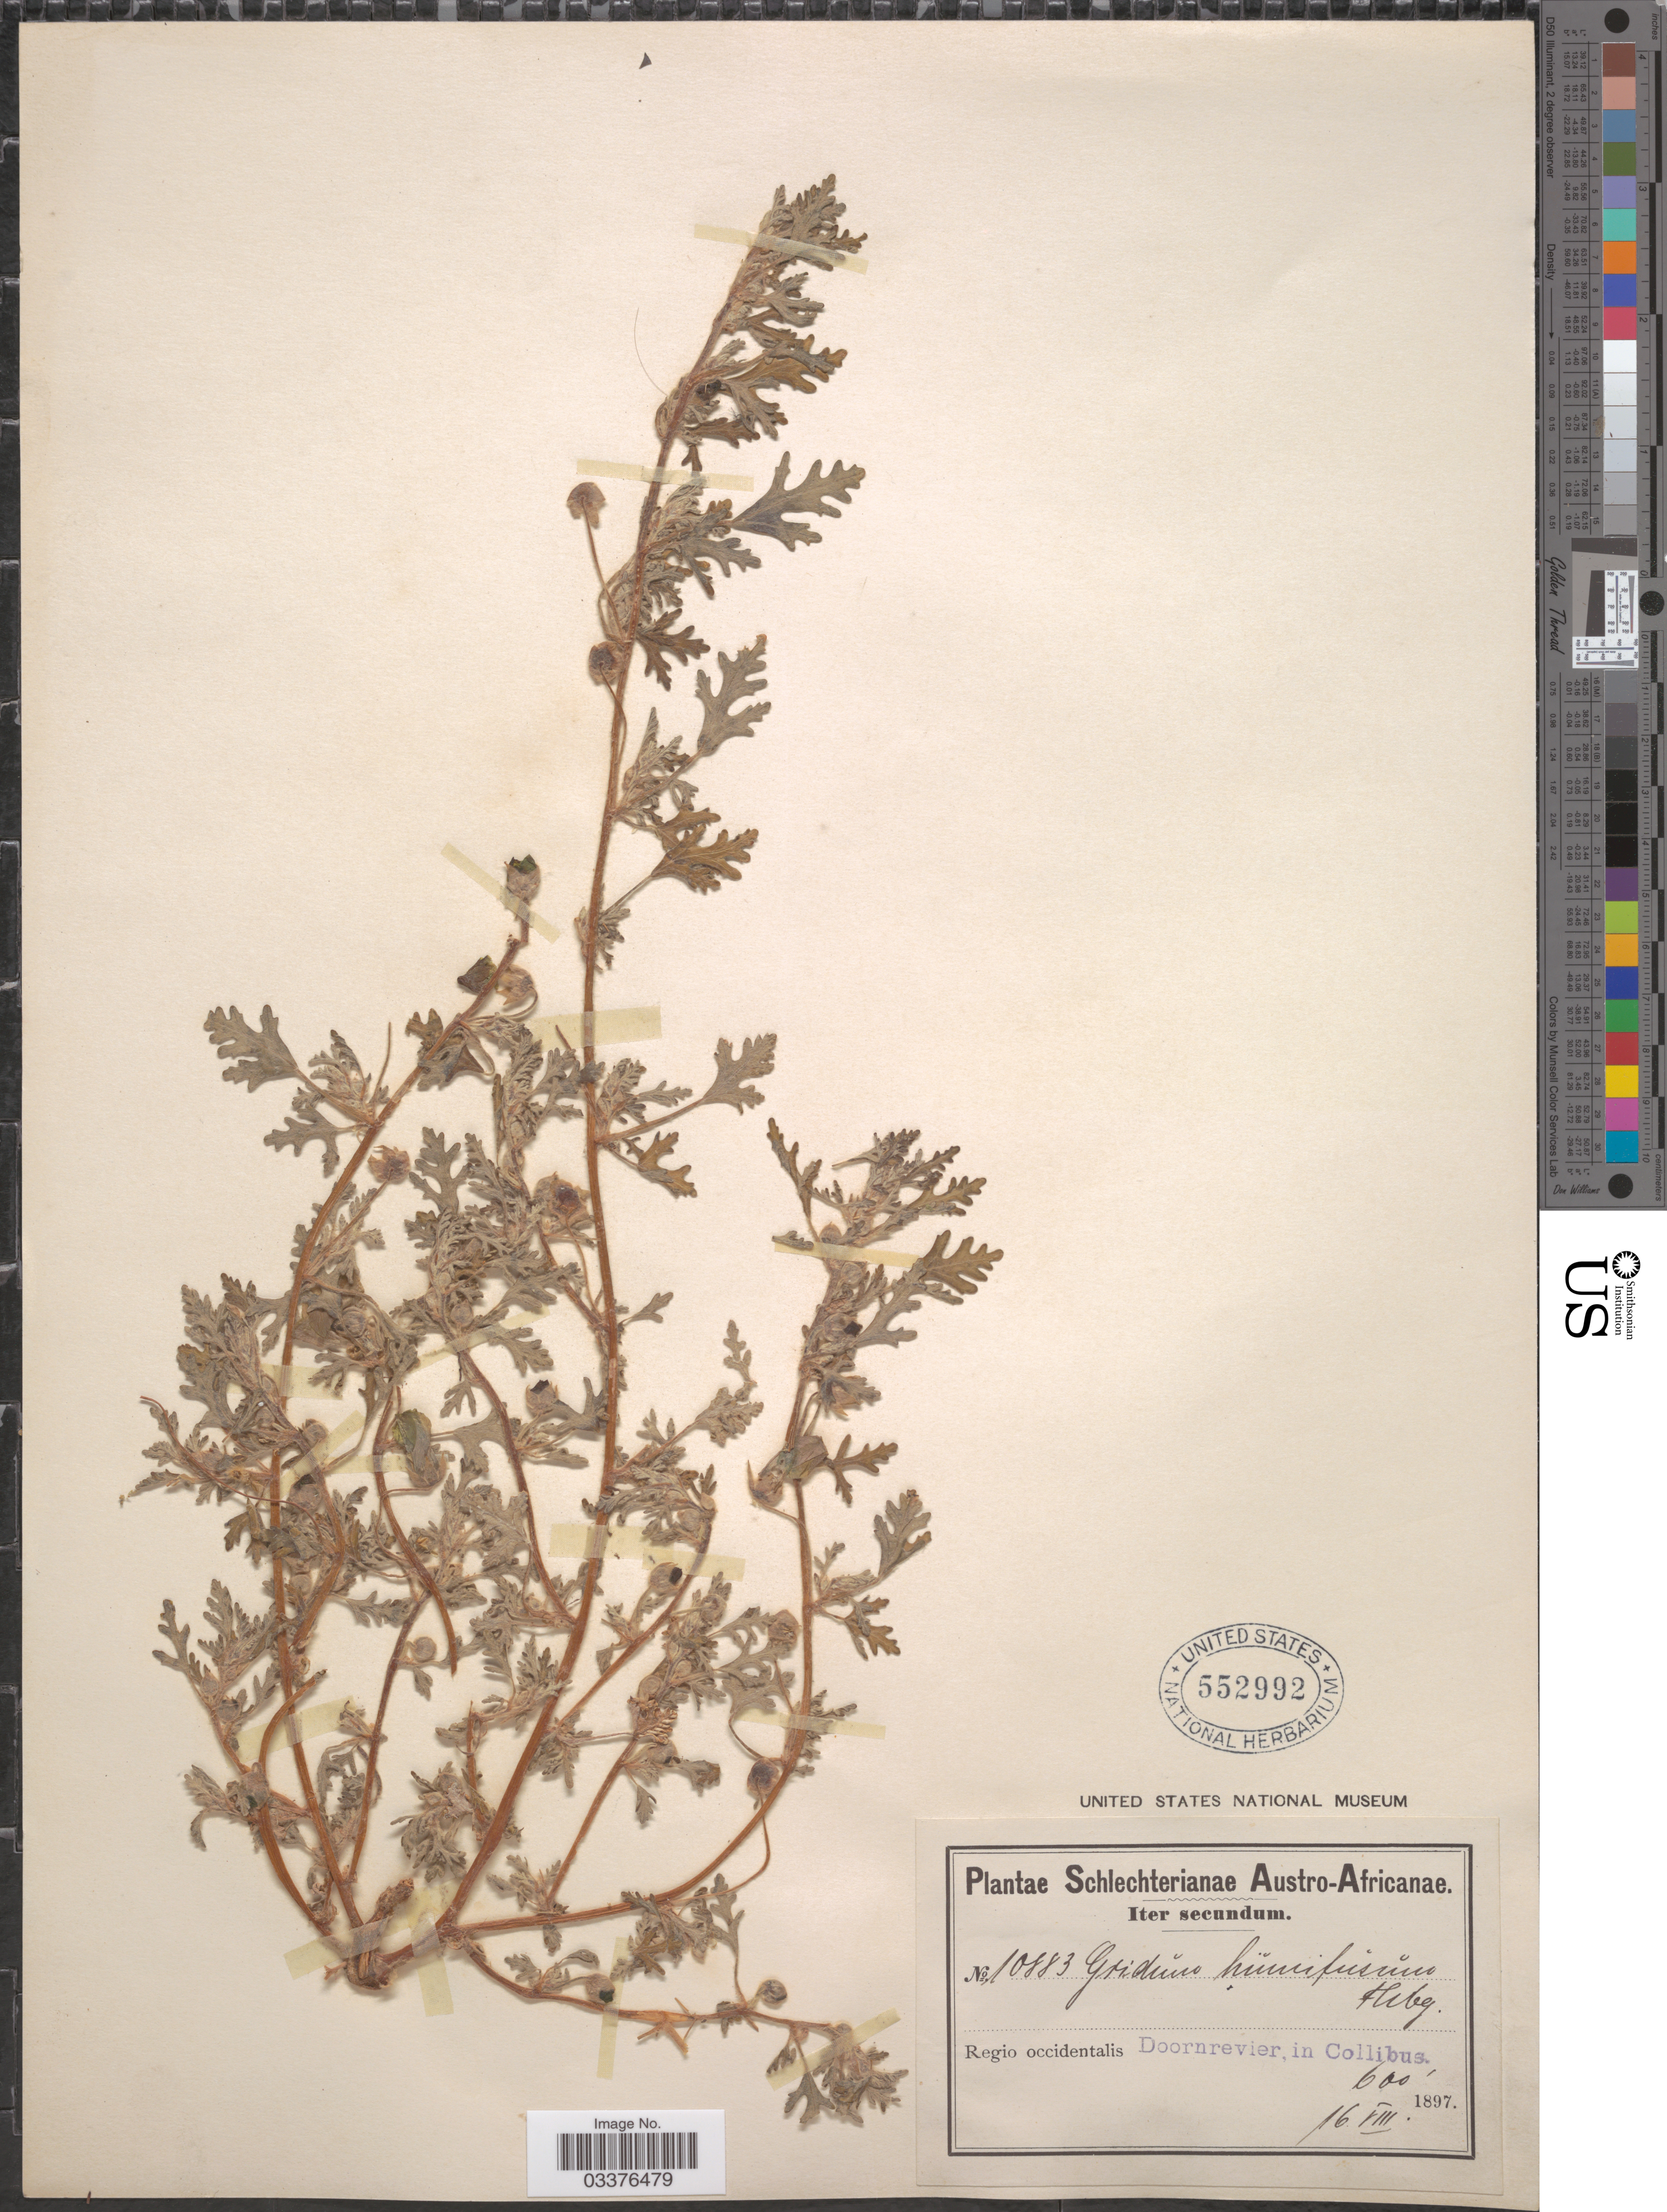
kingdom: Plantae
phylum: Tracheophyta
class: Magnoliopsida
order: Malvales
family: Neuradaceae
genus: Grielum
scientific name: Grielum humifusum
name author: Thunb.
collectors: Schlechter, --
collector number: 10883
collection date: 1897-08-16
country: South Africa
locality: Austro-Africanae. Regio occidentalis Doornrevier, in Collibus.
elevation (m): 183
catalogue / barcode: US 552992